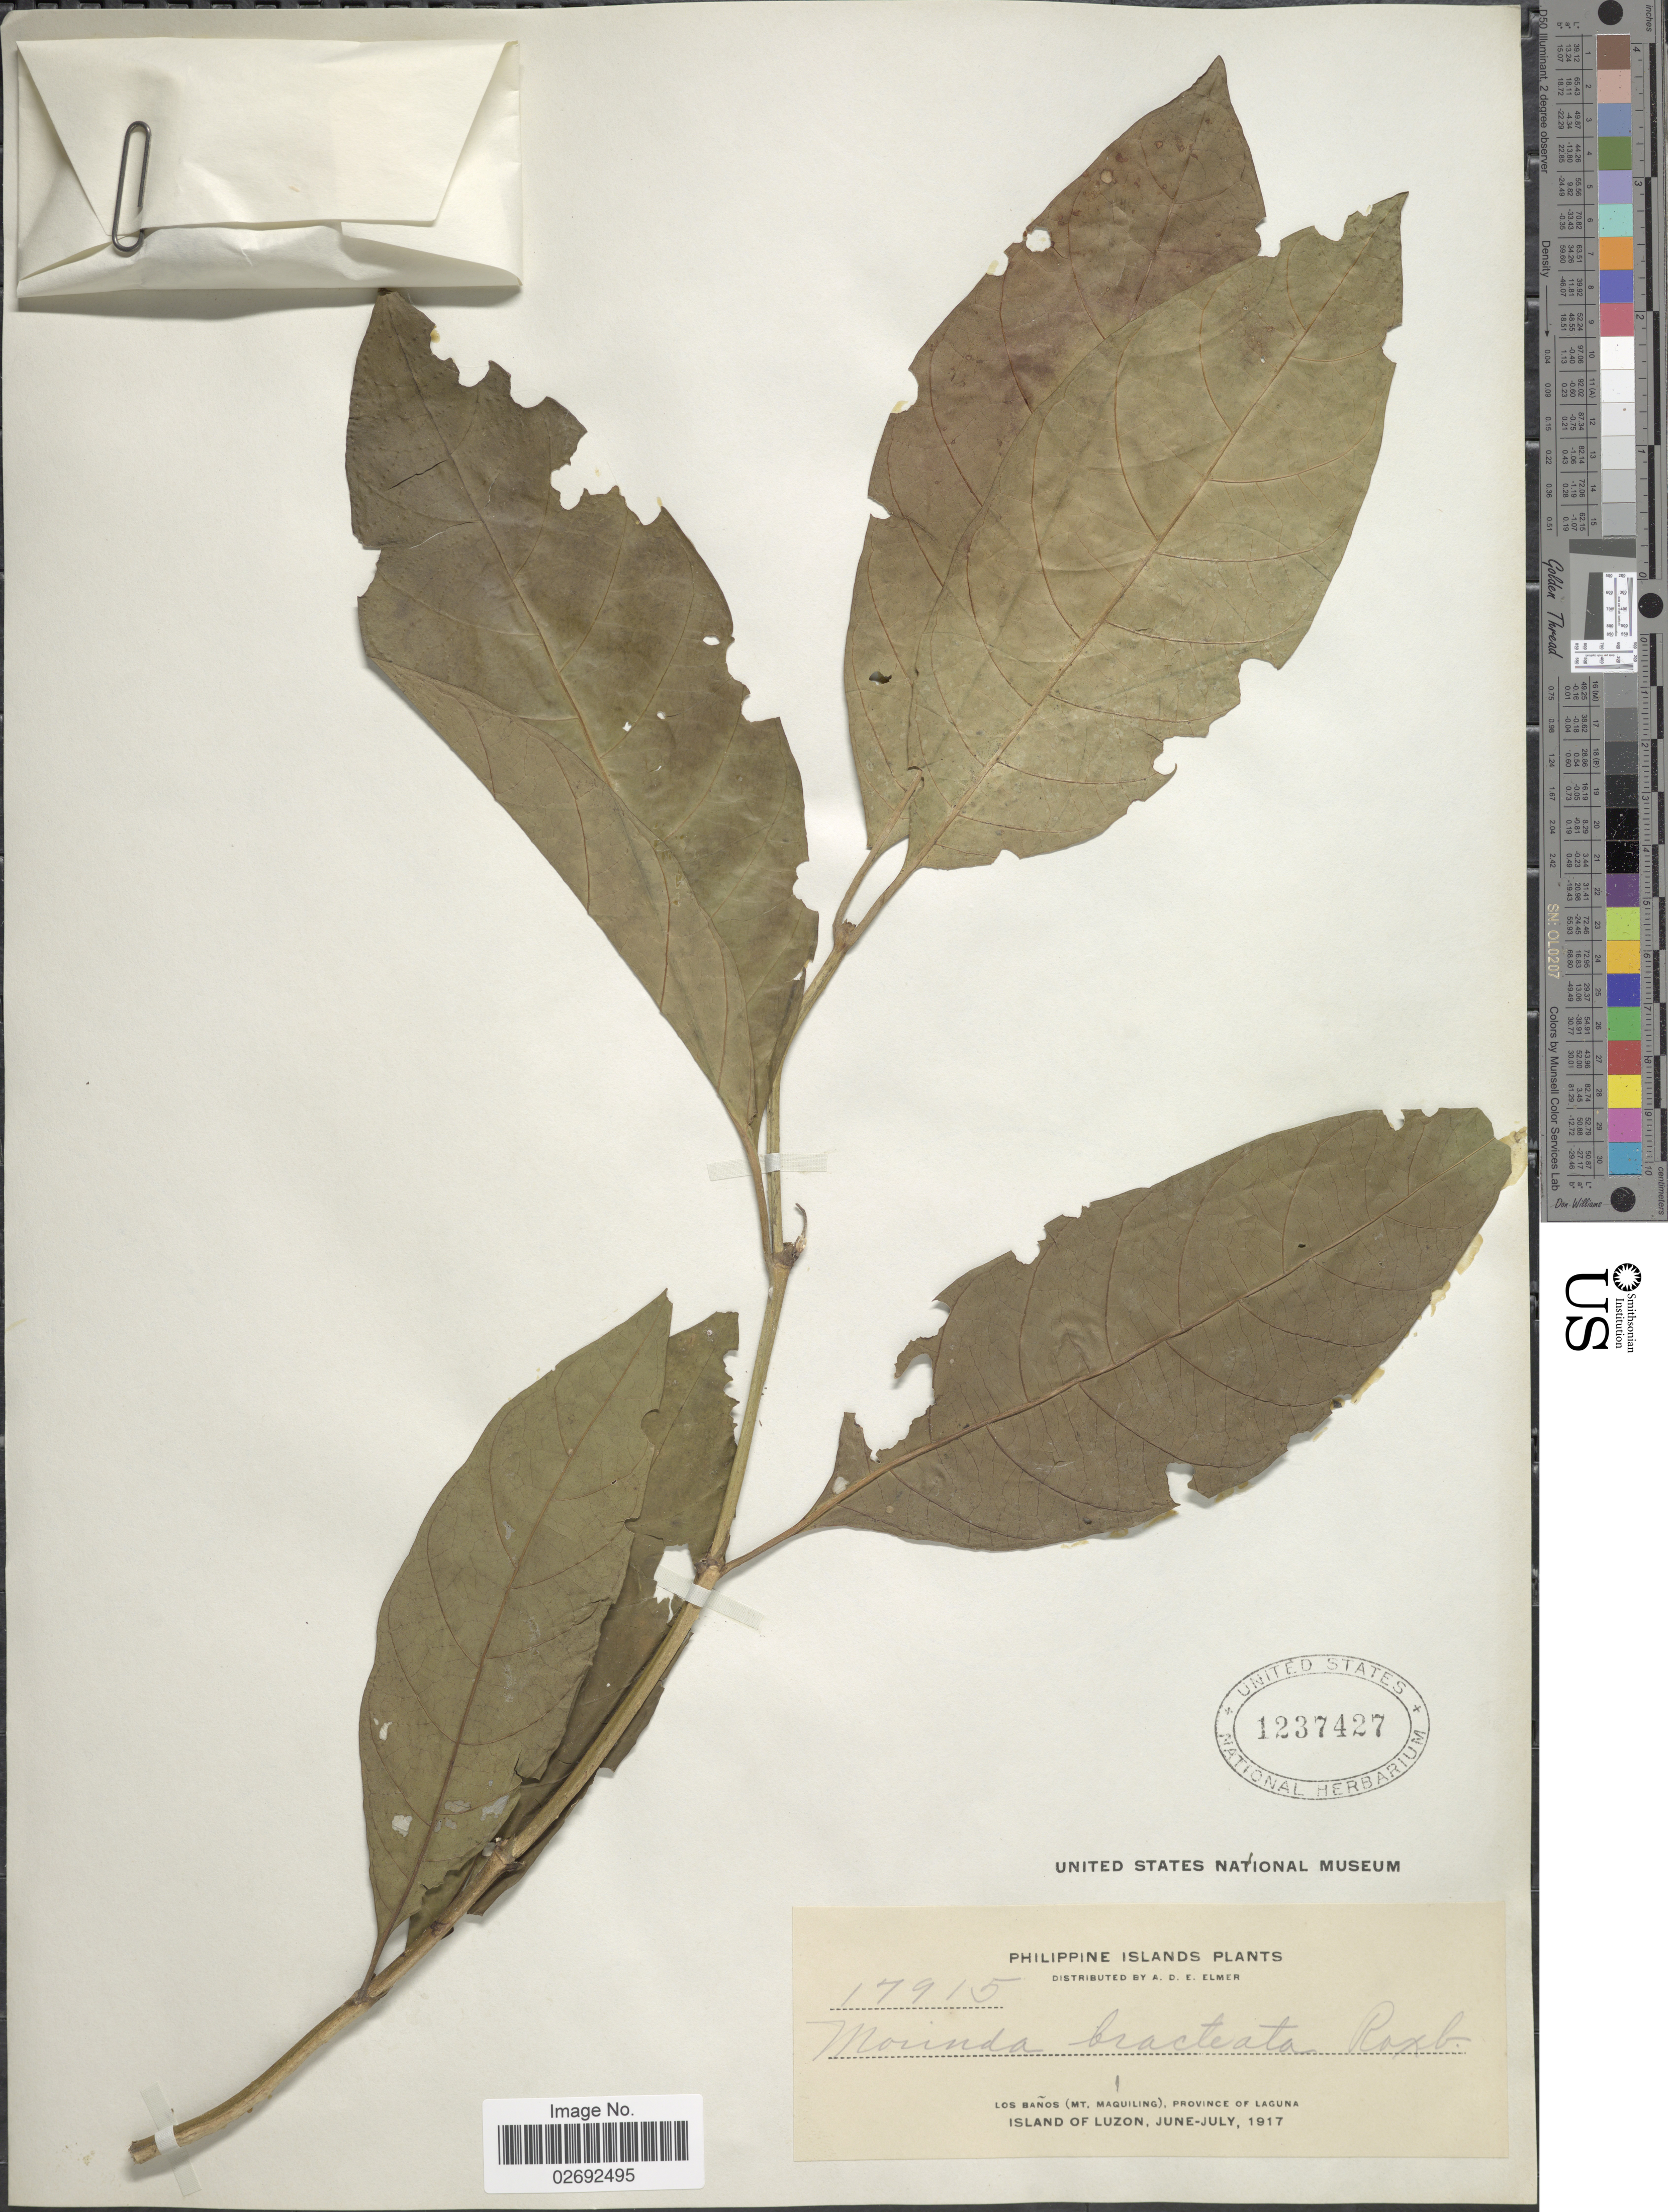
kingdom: Plantae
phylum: Tracheophyta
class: Magnoliopsida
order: Gentianales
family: Rubiaceae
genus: Morinda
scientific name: Morinda bracteata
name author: Roxb.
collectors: A. D. E. Elmer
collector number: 17915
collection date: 1917-06/1917-07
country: Philippines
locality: Los Banos (Mt. Maquiling), Province of Laguna. Island of Luzon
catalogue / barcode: US 1237427